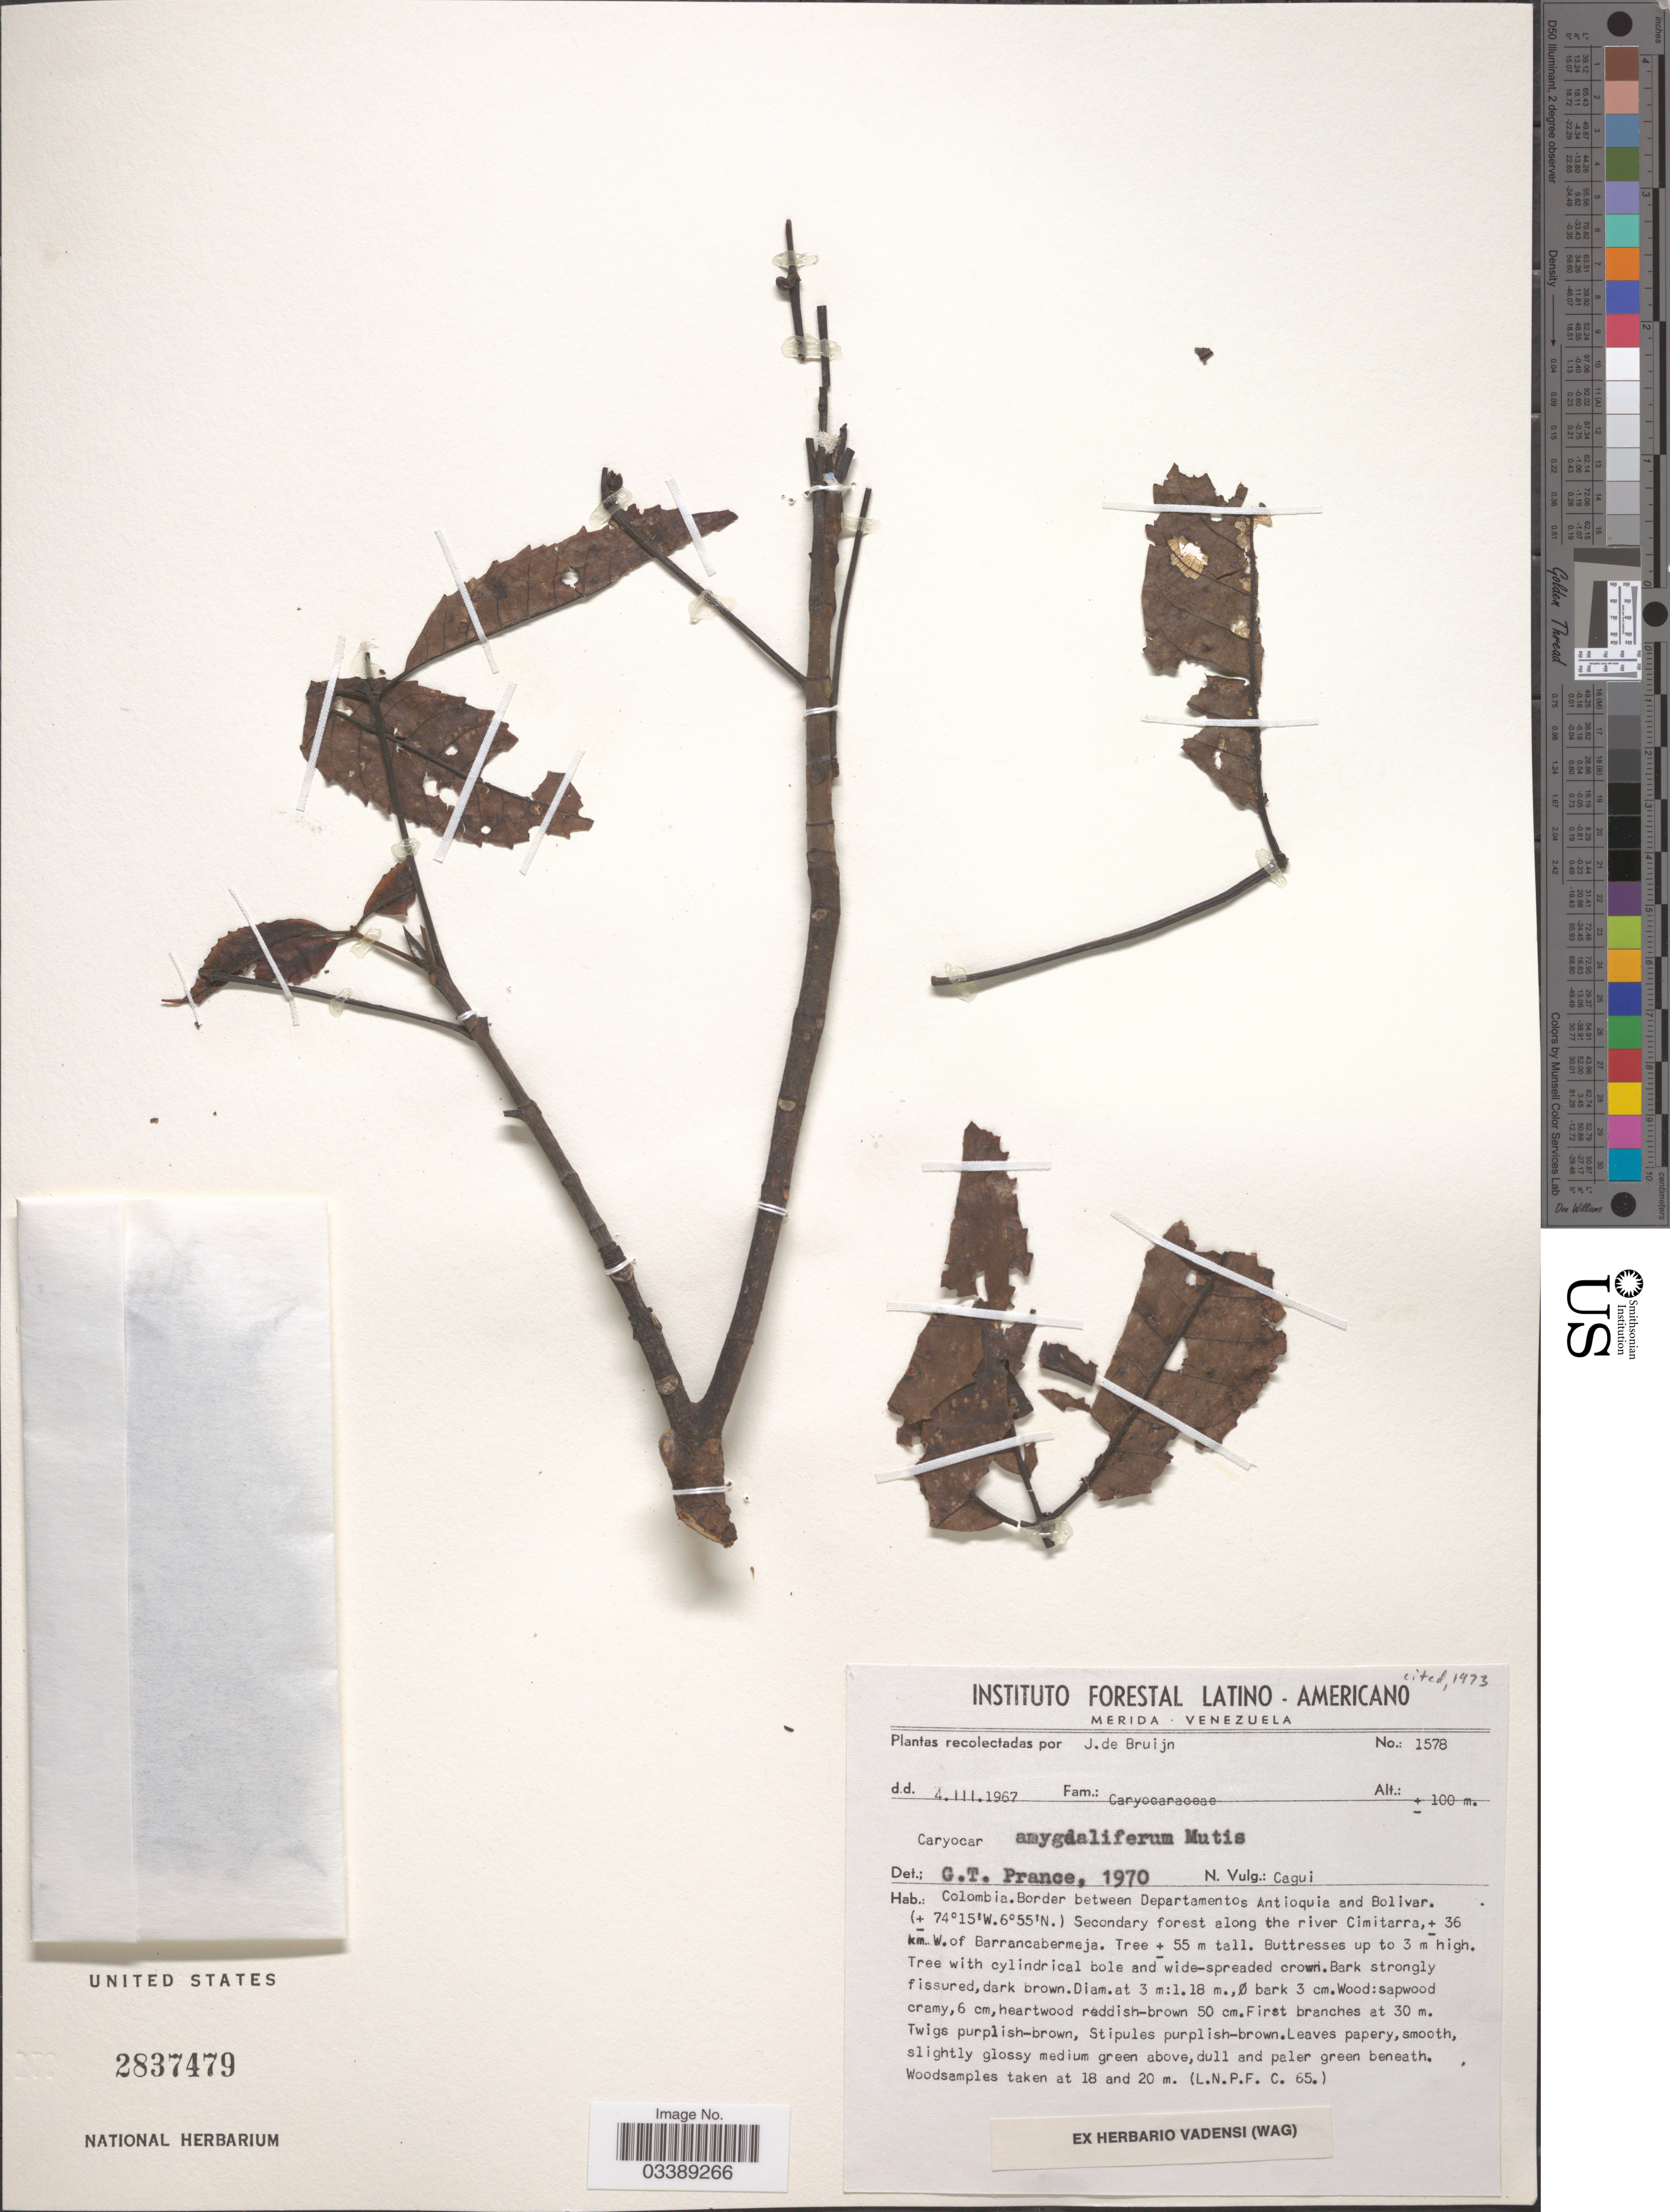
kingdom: Plantae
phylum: Tracheophyta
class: Magnoliopsida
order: Malpighiales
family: Caryocaraceae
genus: Caryocar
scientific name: Caryocar amygdaliferum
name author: Mutis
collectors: J. Bruijn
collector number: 1578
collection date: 1967-03-04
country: Colombia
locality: Border between Departamentos Antioquia and Bolivar. Secondary forest along the river Cimitarra, ± 36 Km. W. of Barrancabermeja.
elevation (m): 100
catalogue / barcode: US 2837479